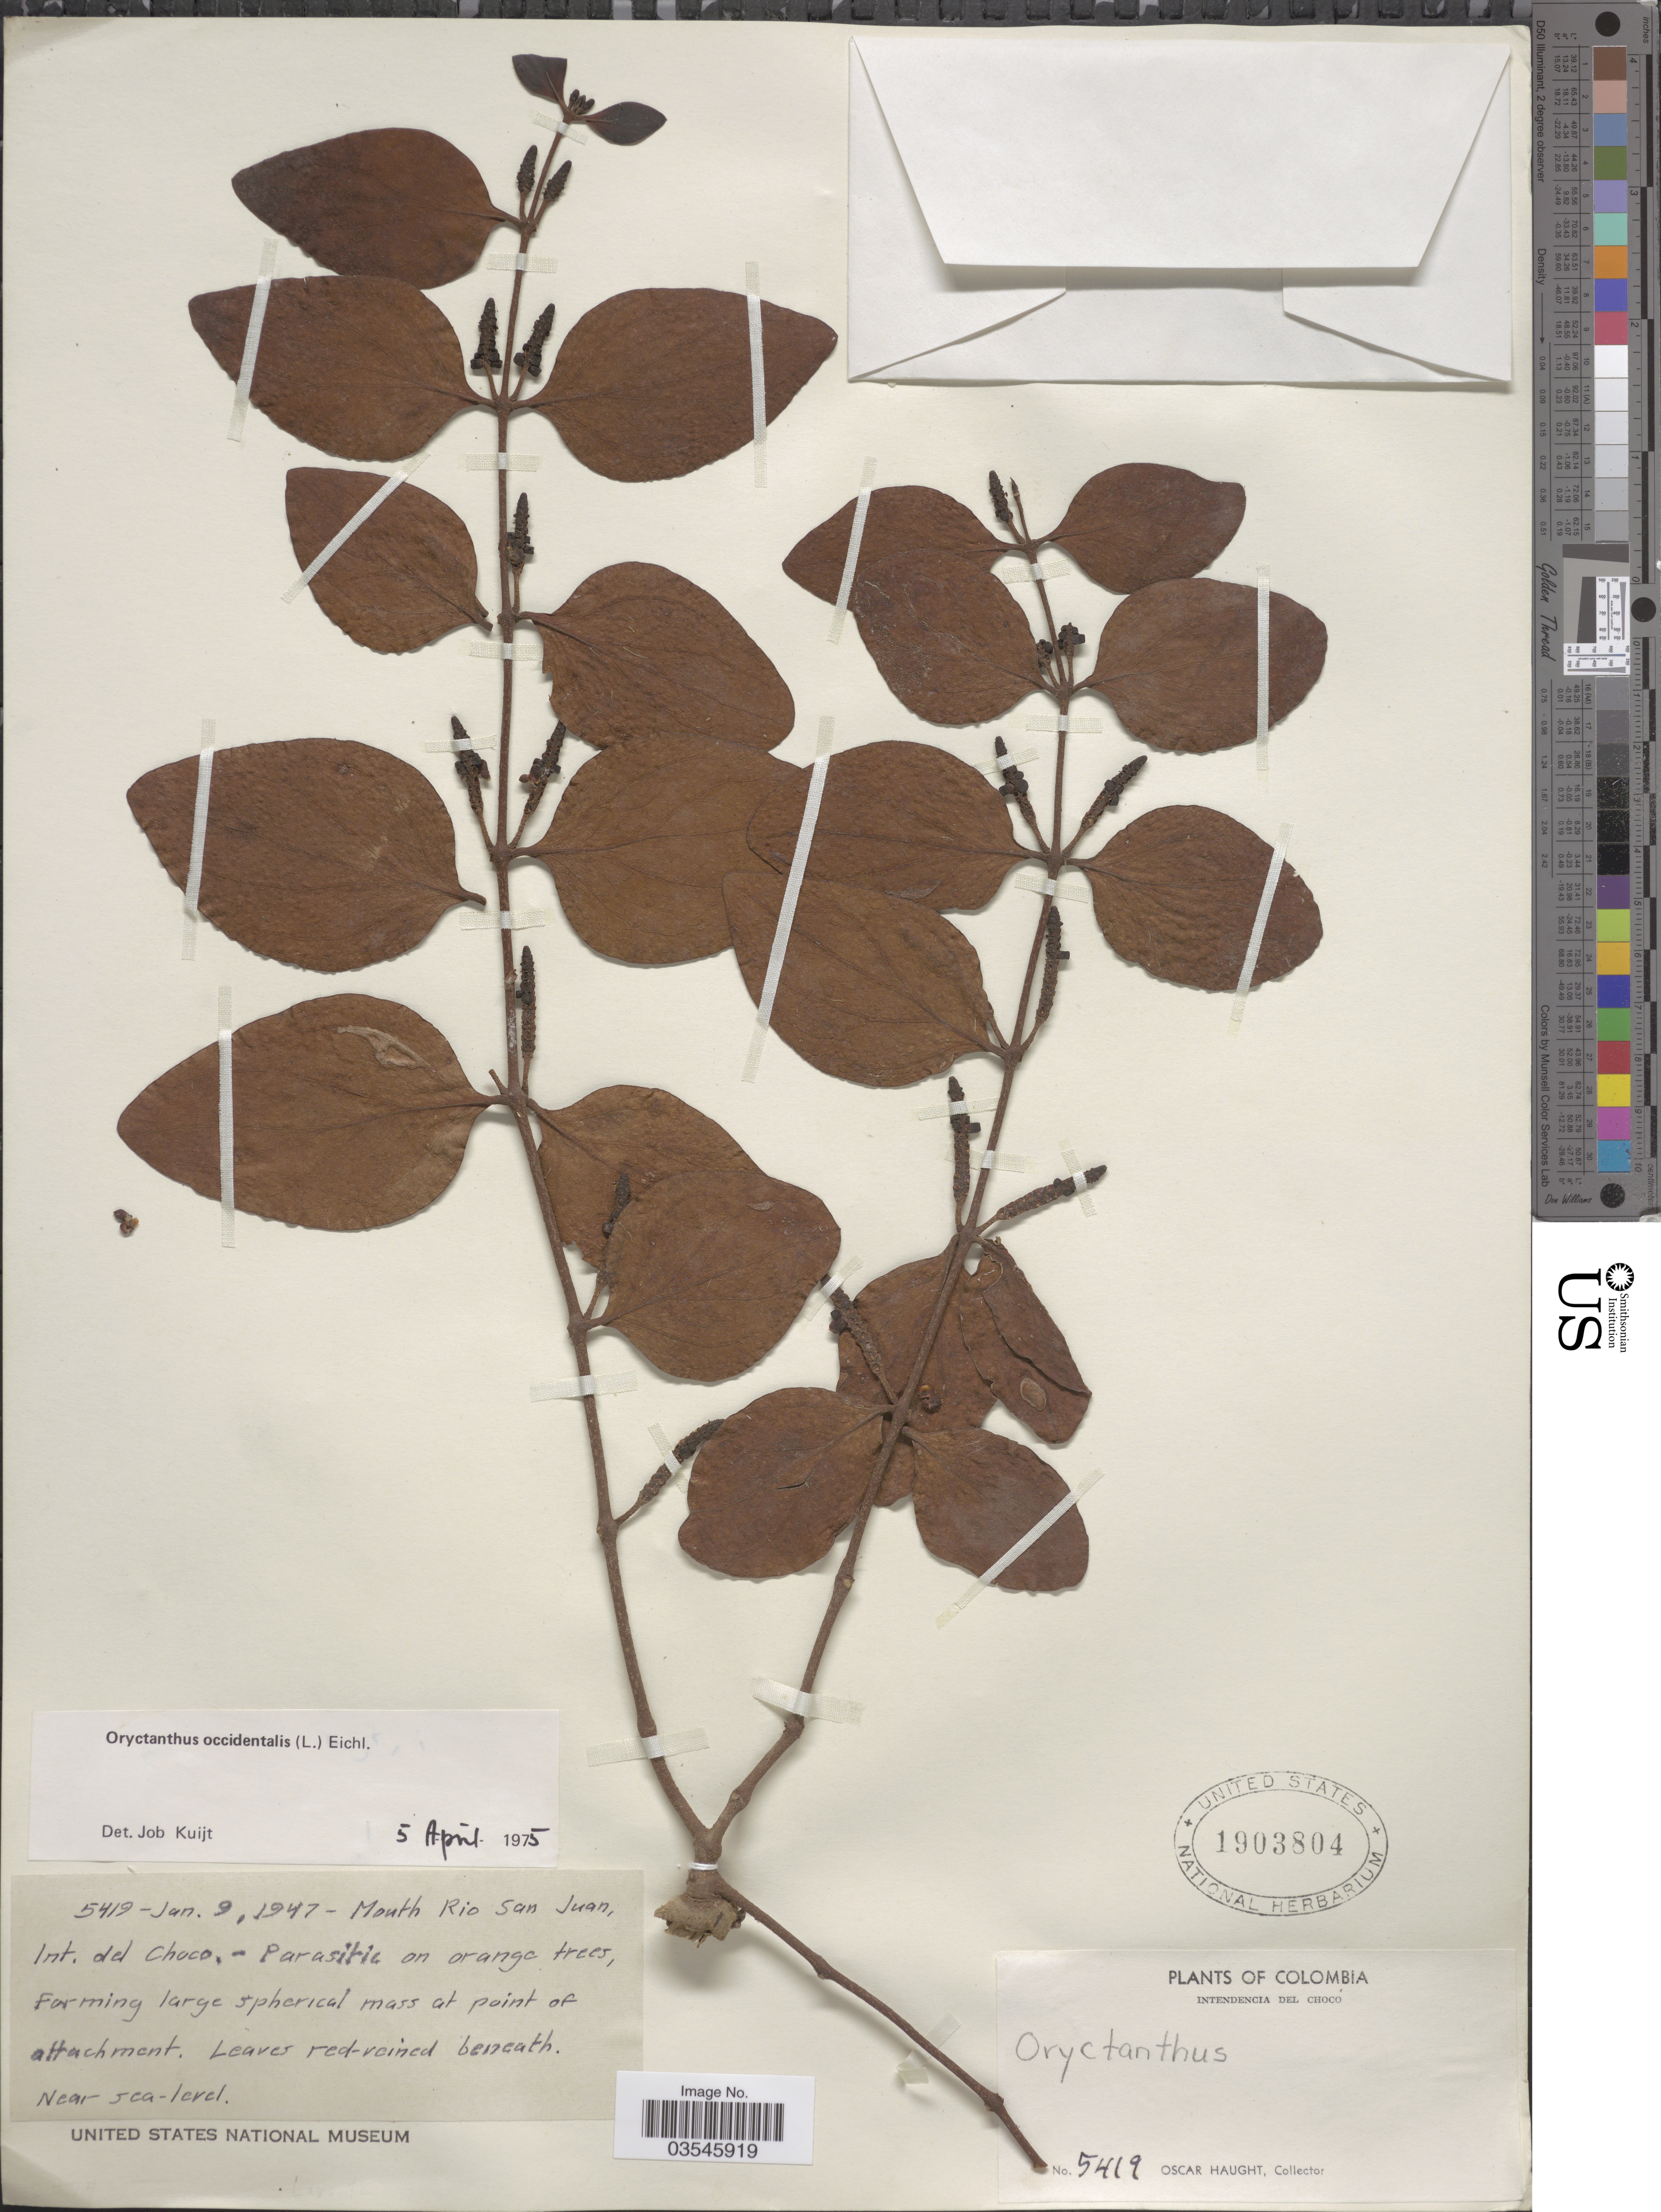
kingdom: Plantae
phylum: Tracheophyta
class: Magnoliopsida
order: Santalales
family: Loranthaceae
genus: Oryctanthus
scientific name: Oryctanthus occidentalis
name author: (L.) Eichler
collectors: O. Haught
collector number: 5419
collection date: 1947-01-09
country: Colombia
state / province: Chocó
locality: Intendencia del Chocó. Mouth Rio San Juan.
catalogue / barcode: US 1903804